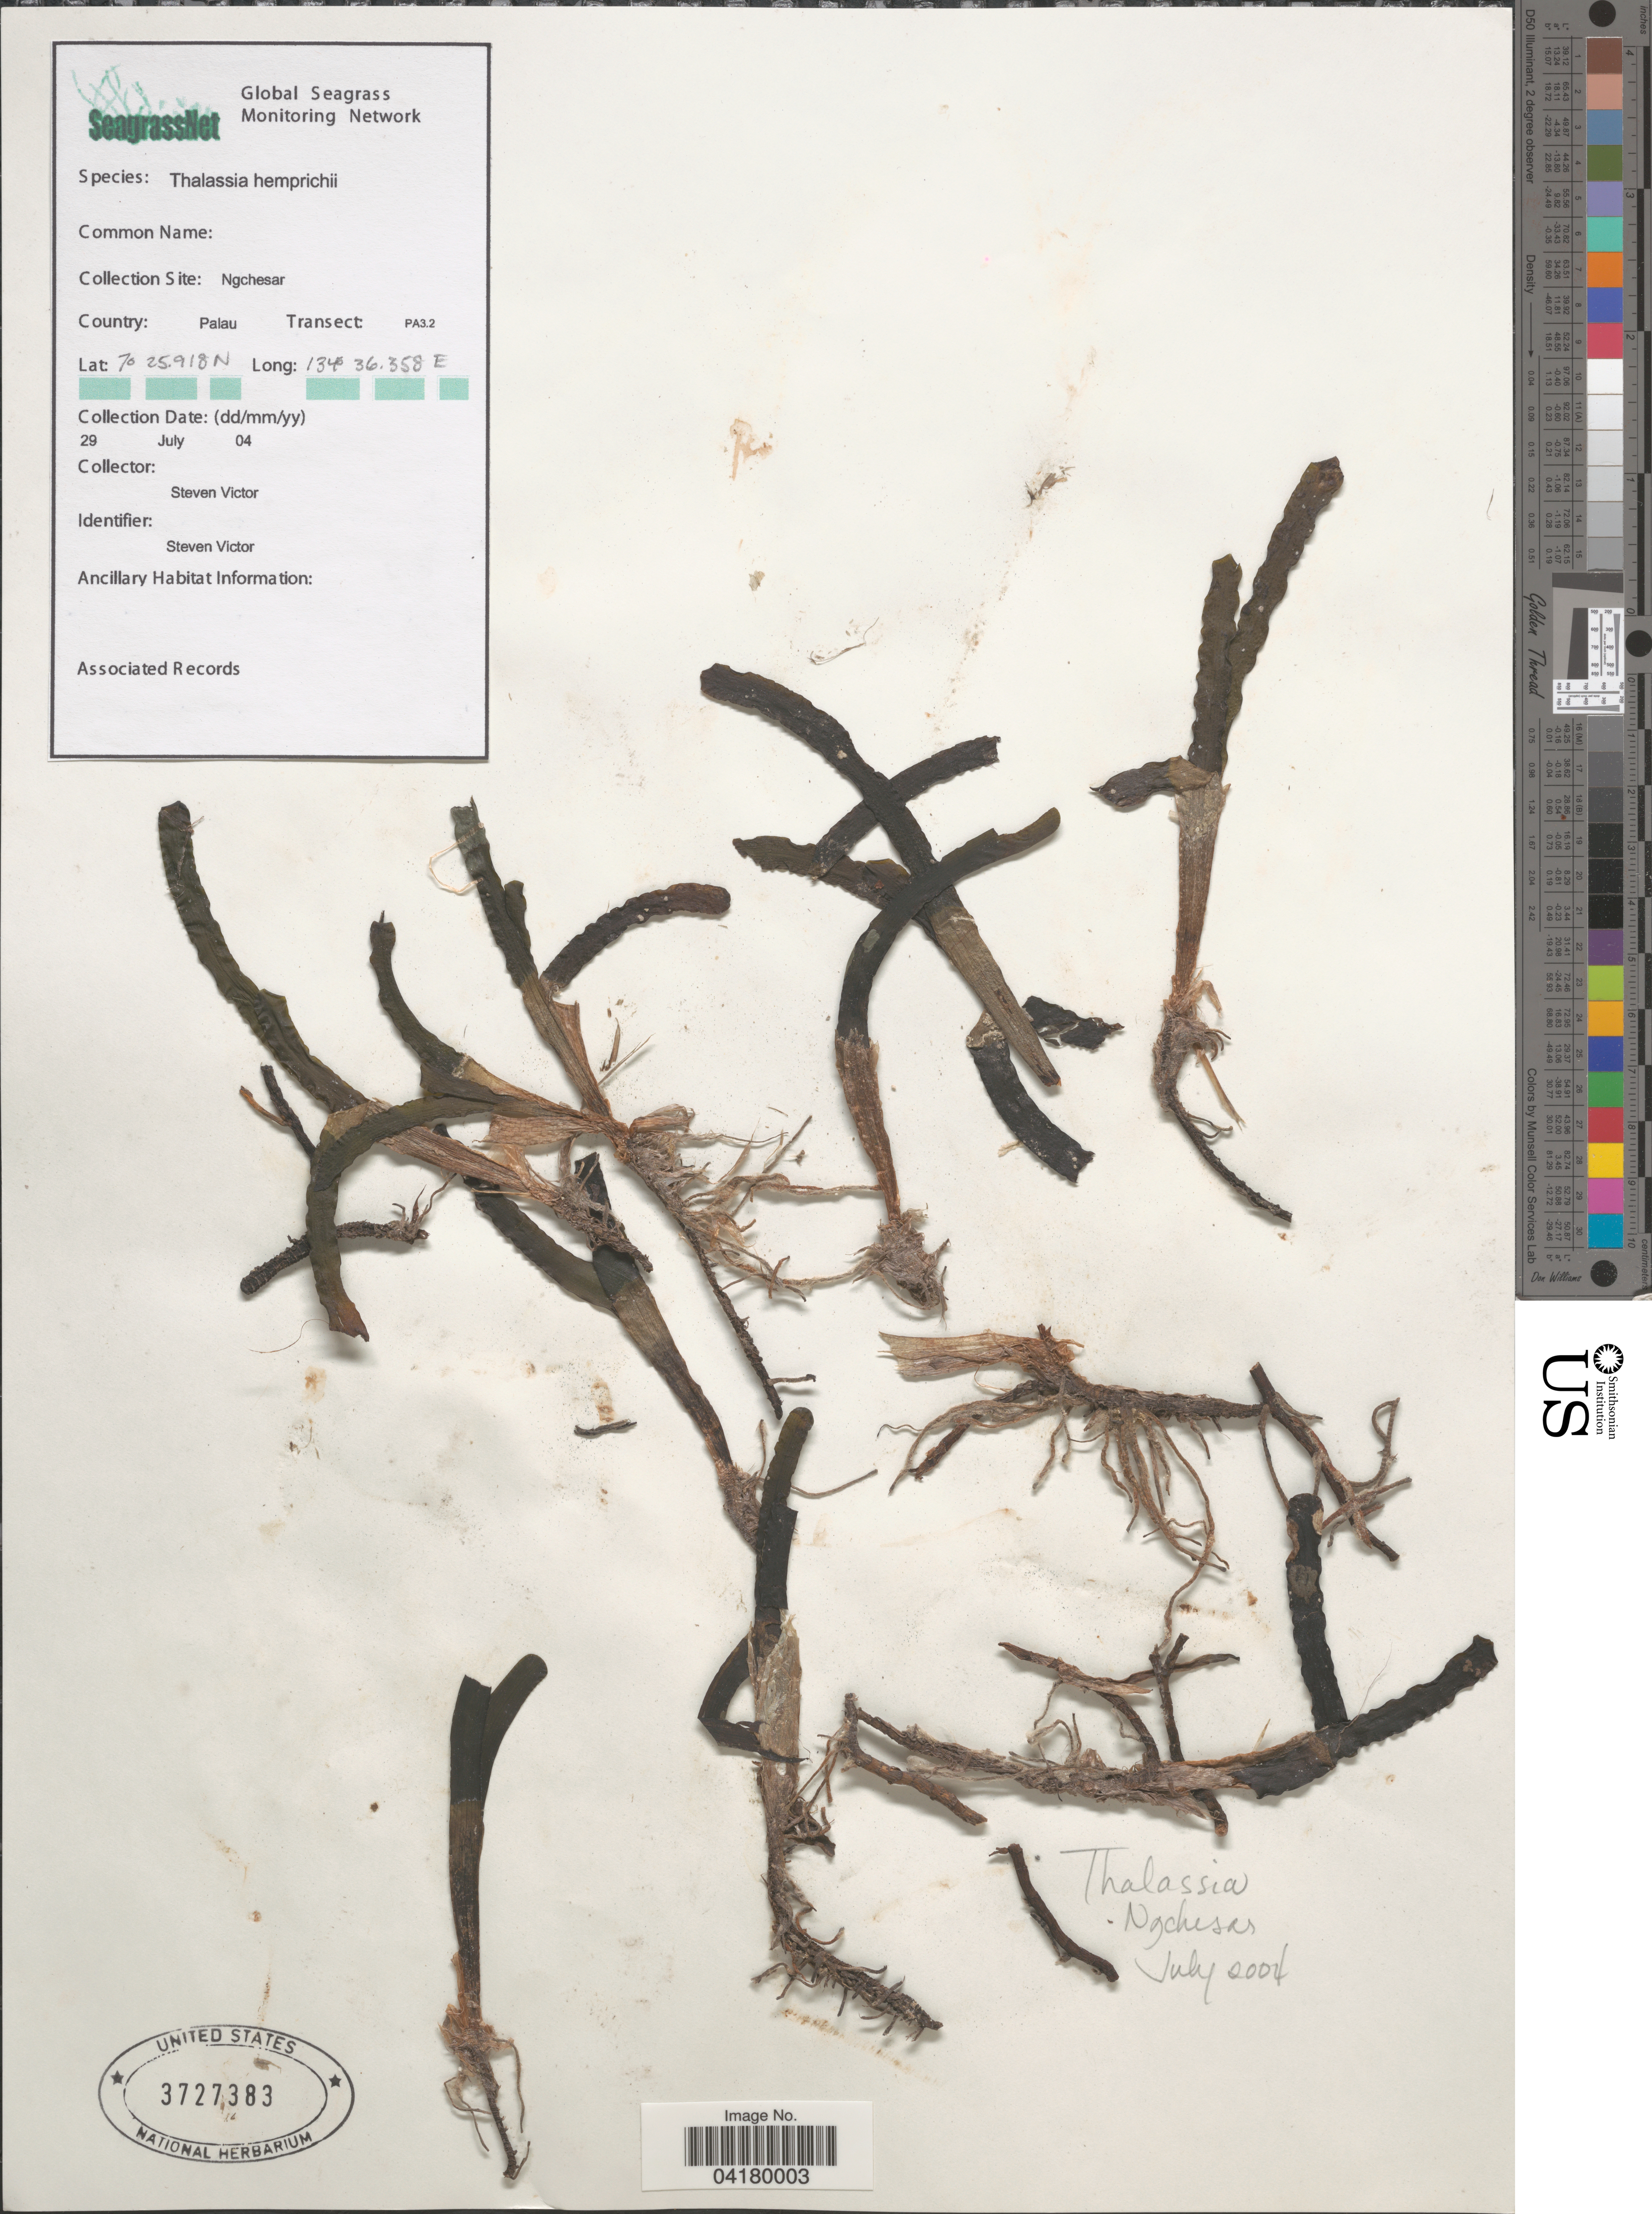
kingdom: Plantae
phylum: Tracheophyta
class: Liliopsida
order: Alismatales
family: Hydrocharitaceae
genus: Thalassia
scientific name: Thalassia hemprichii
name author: Asch.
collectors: S. Victor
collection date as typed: Transcribed d/m/y: 29/7/4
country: Palau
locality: Collection Site: Ngchesar. Country: Palau. Transect: PA3.2.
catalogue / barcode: US 3727383